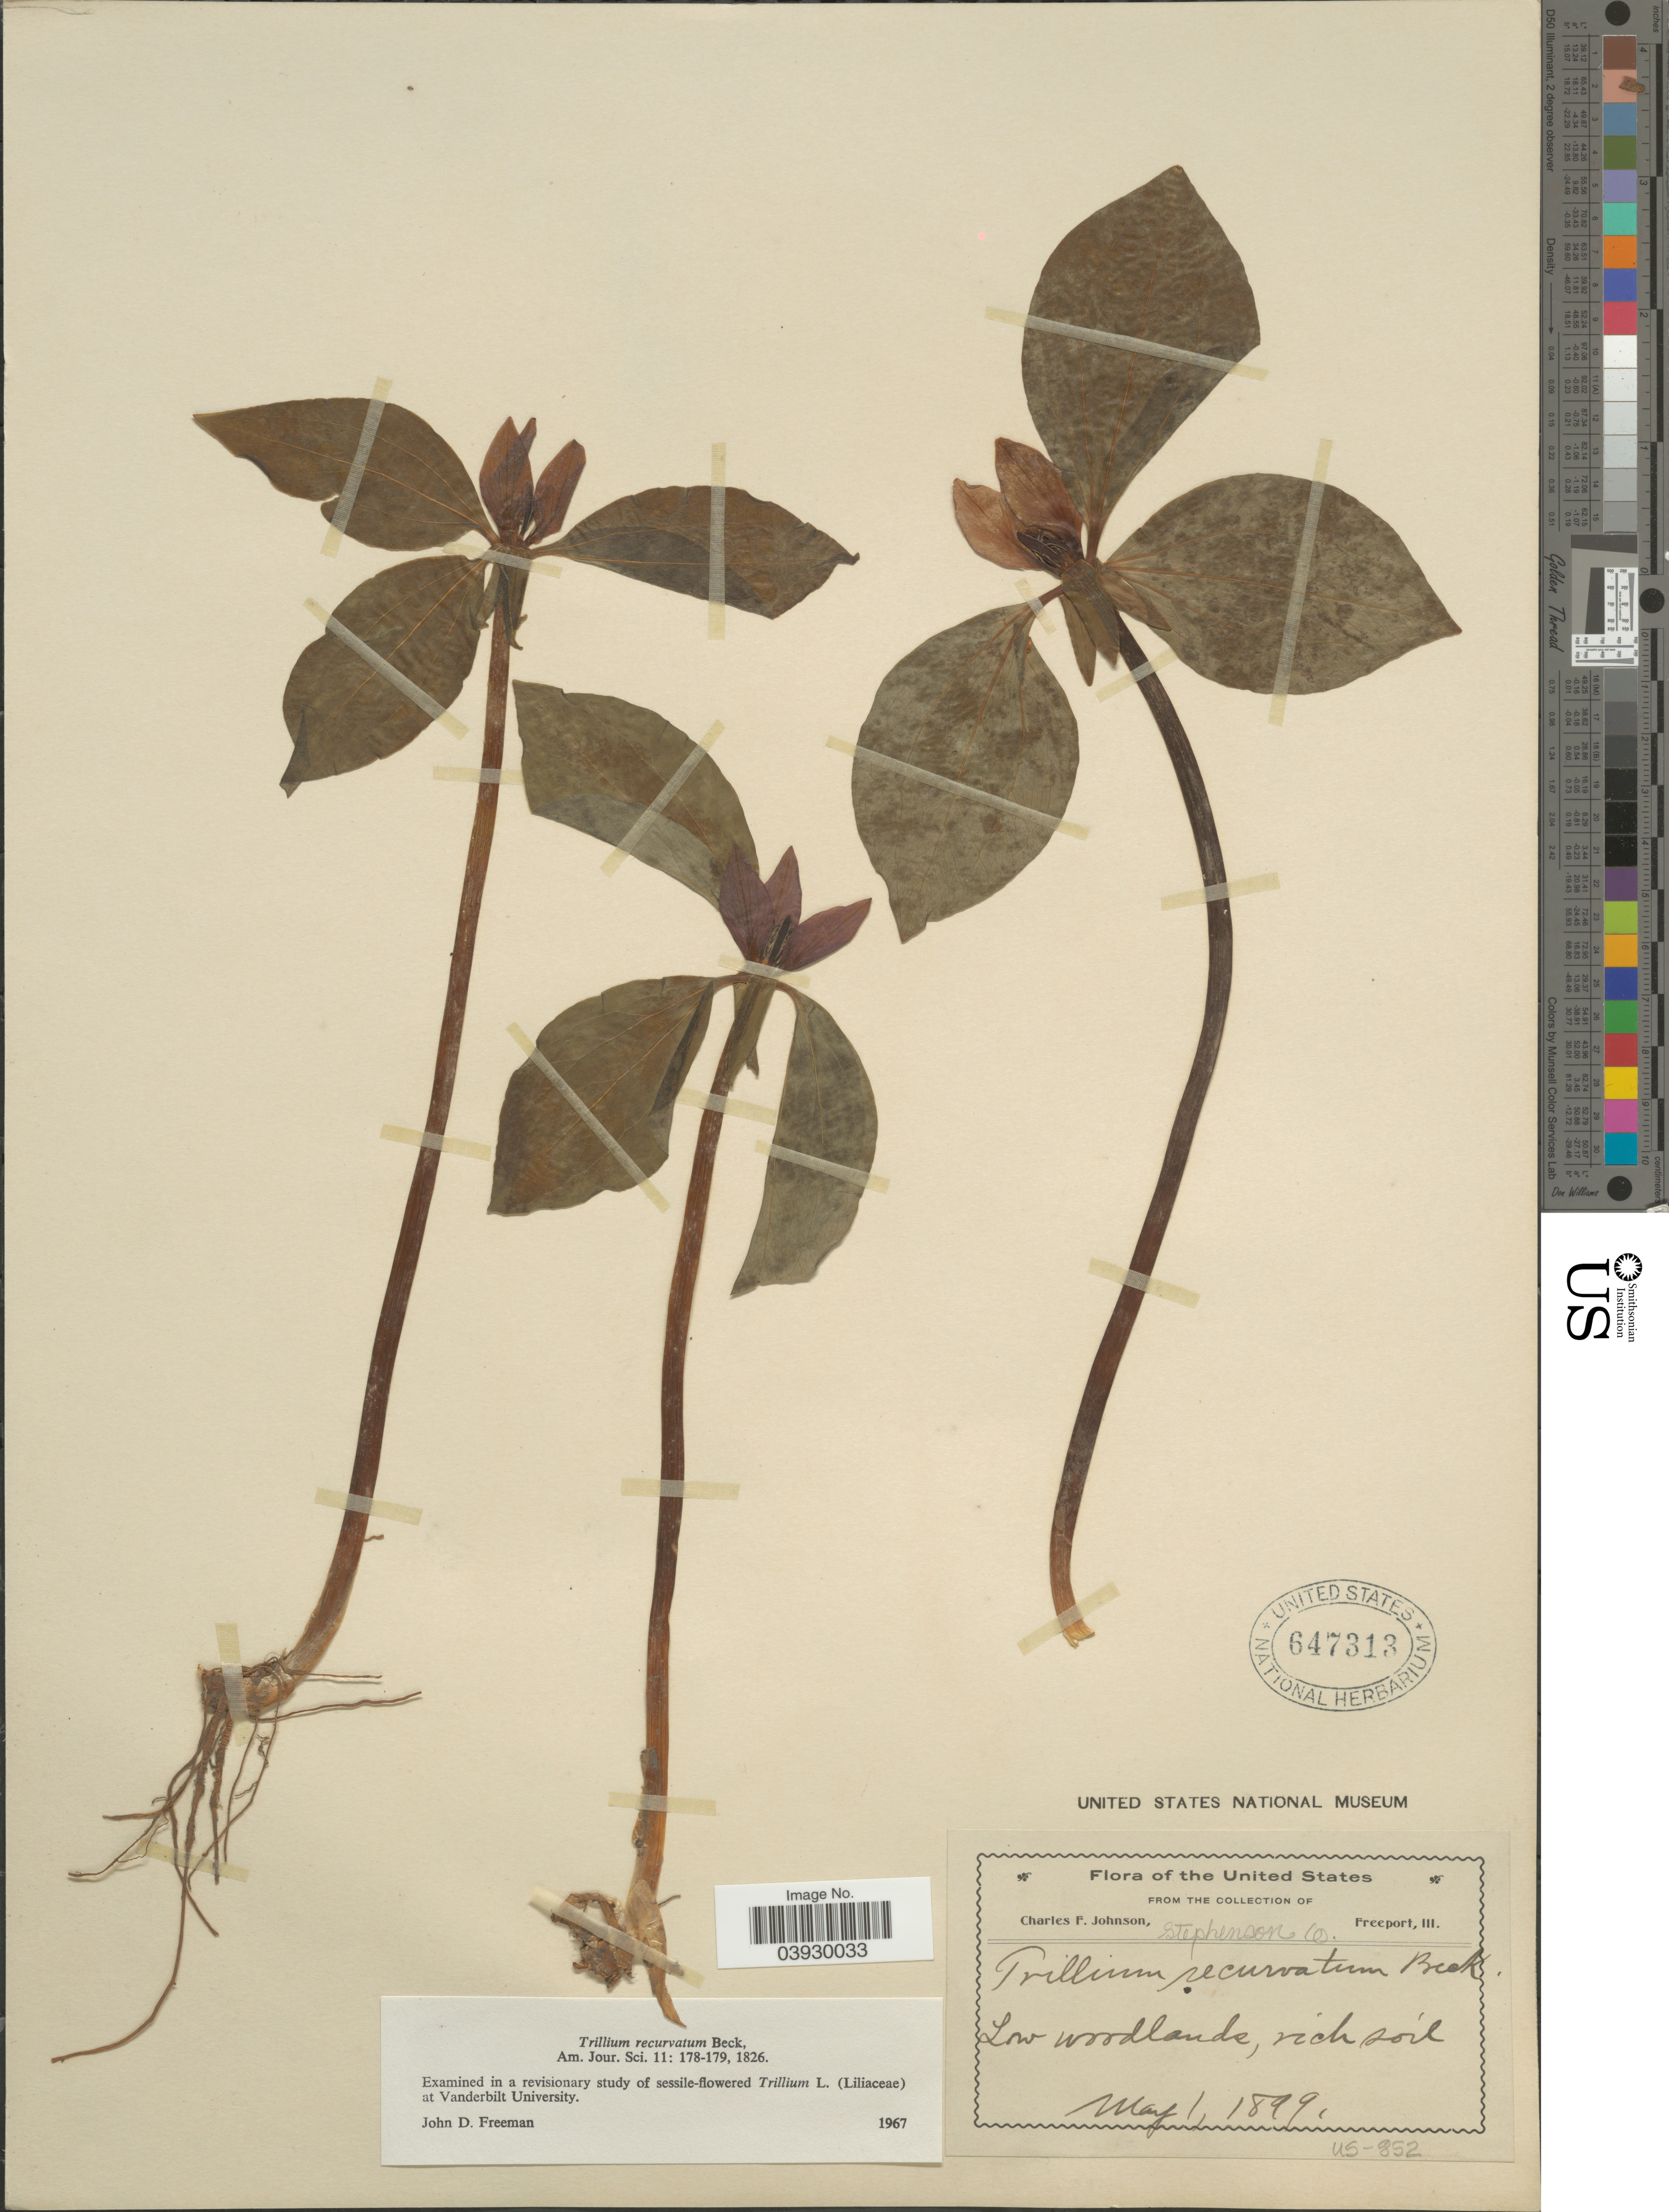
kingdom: Plantae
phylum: Tracheophyta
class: Liliopsida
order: Liliales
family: Melanthiaceae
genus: Trillium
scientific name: Trillium recurvatum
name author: L.C. Beck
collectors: C. F. Johnson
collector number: US-852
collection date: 1899-05-01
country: United States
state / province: Illinois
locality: Stephenson Co.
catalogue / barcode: US 647313